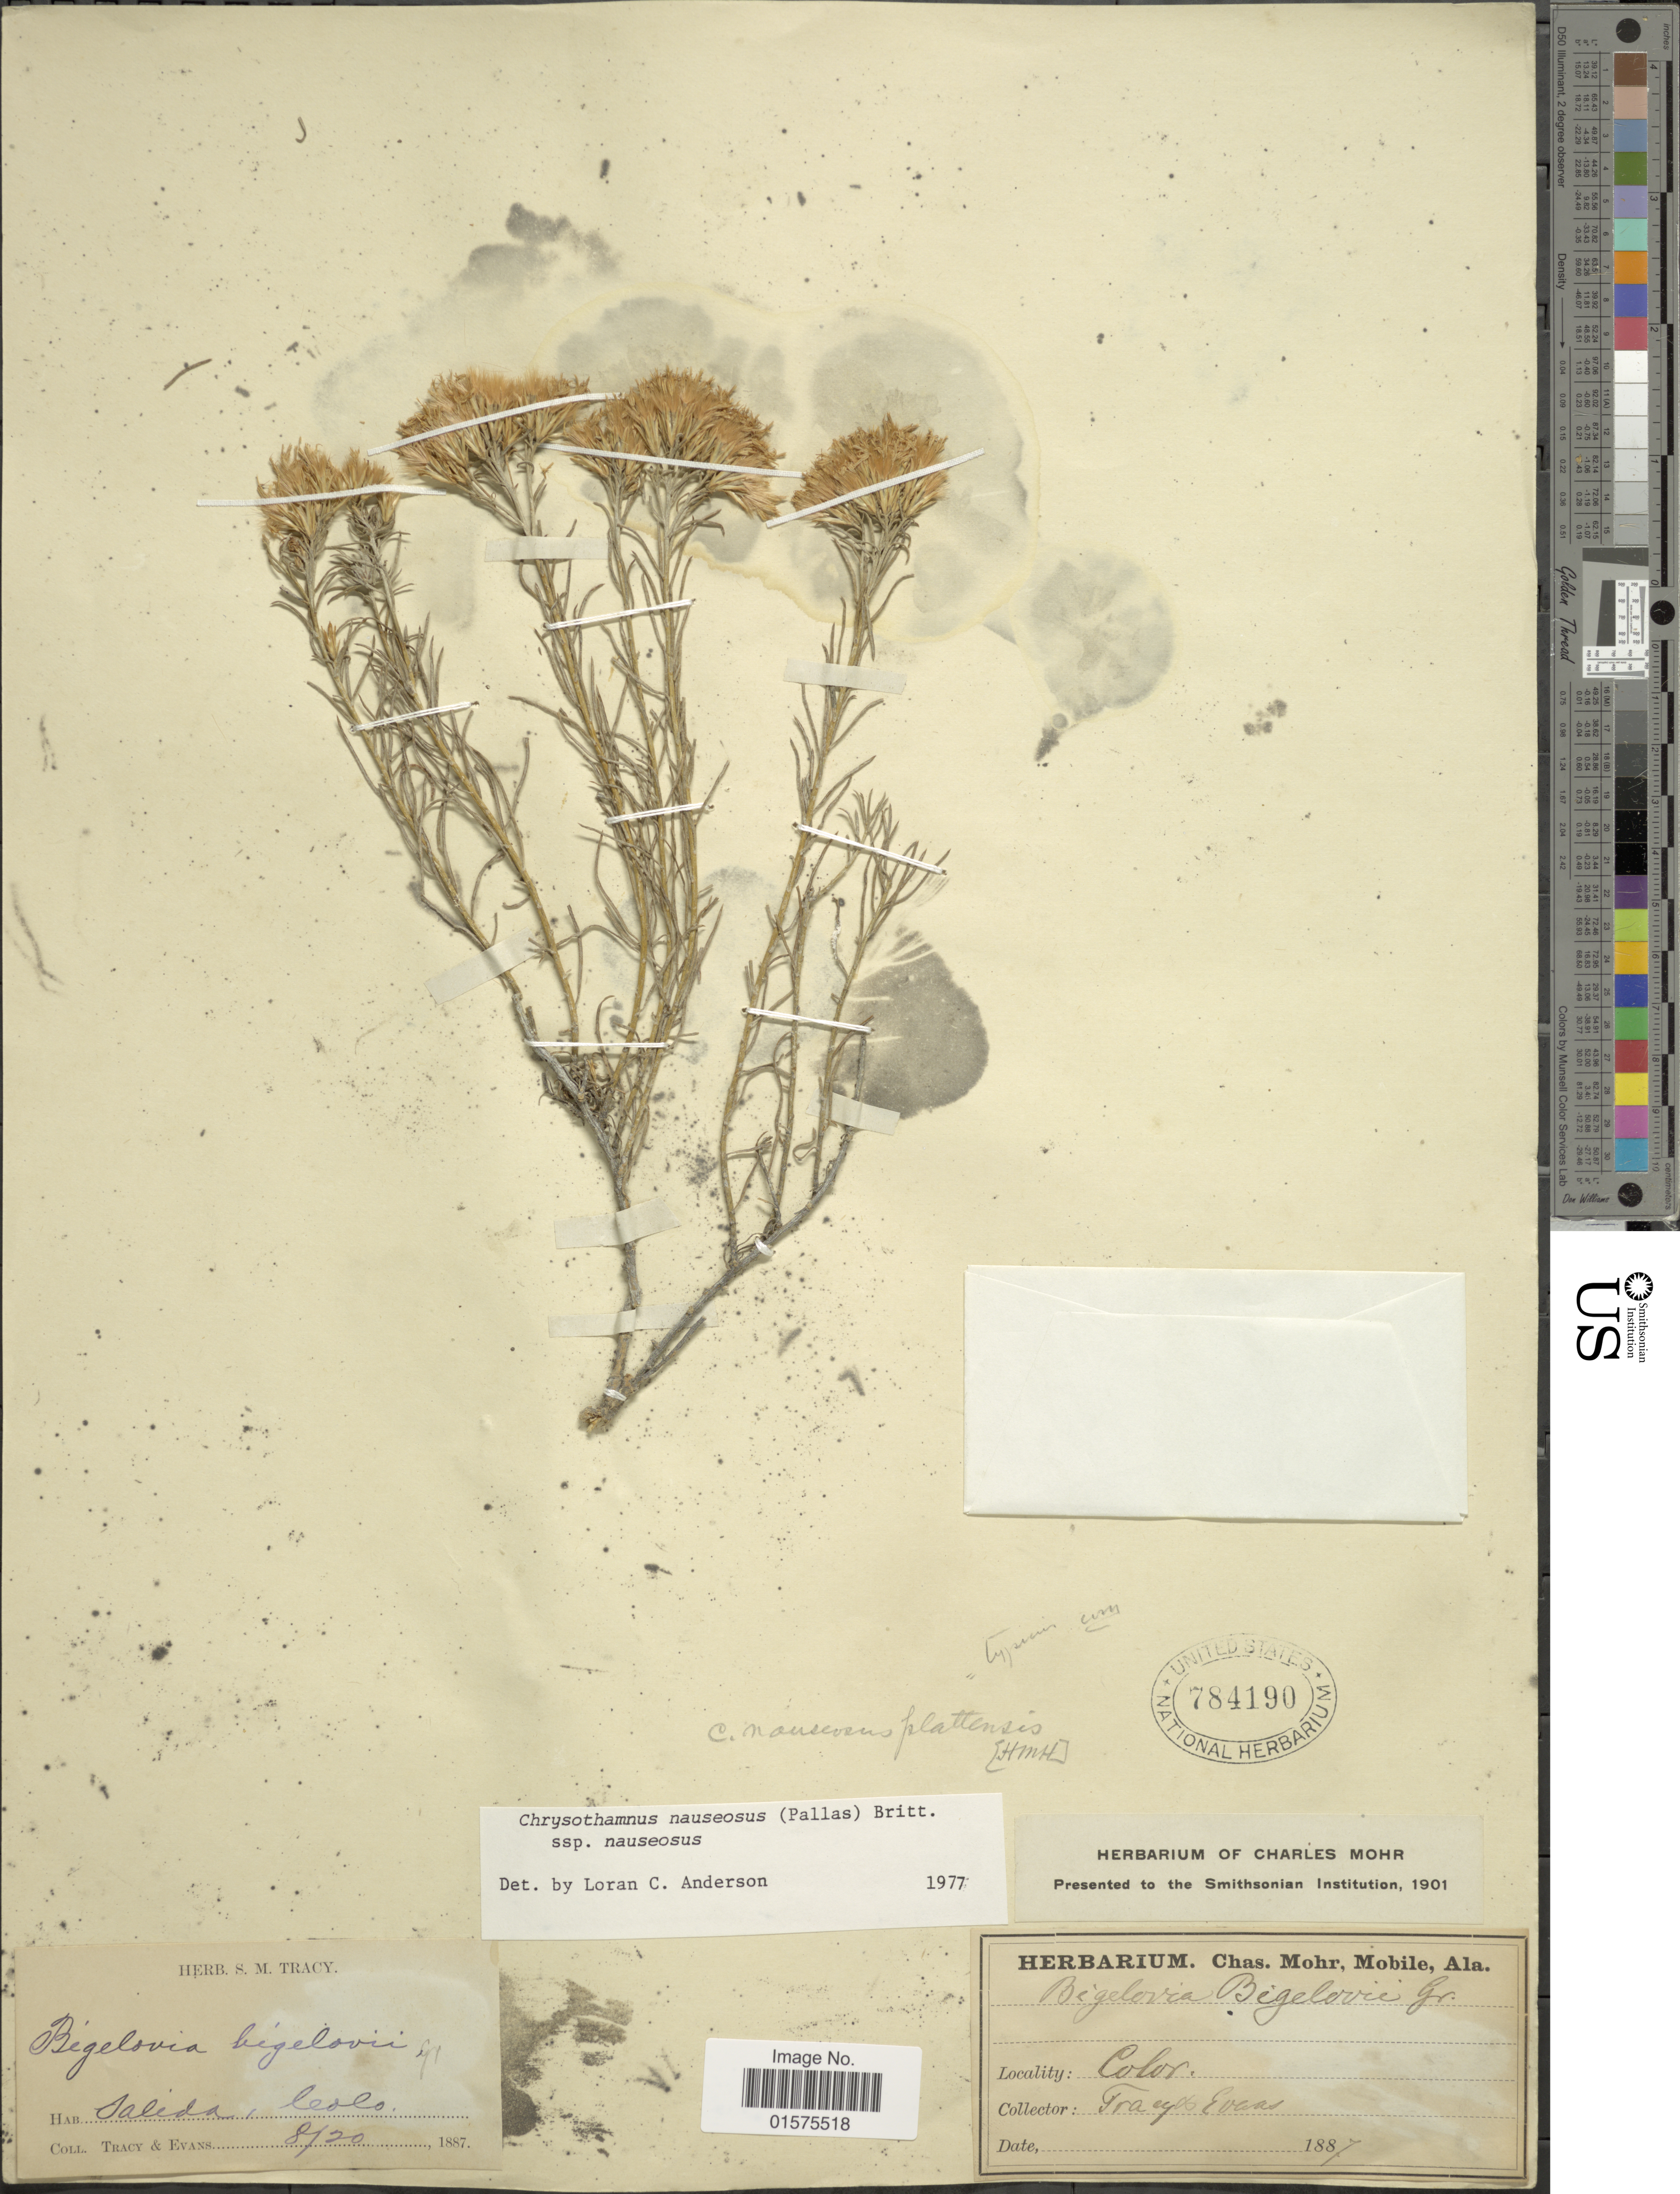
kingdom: Plantae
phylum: Tracheophyta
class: Magnoliopsida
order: Asterales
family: Asteraceae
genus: Ericameria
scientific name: Ericameria nauseosa var. nauseosa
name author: (Pall. ex Pursh) G.L. Nesom & G.I. Baird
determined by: Urbatsch, Lowell E., Curator (LSU), Louisiana State University (UNITED STATES)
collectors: -. Tracy & -- Evans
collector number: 8720*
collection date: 1887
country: United States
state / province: Colorado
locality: Salida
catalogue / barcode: US 784190